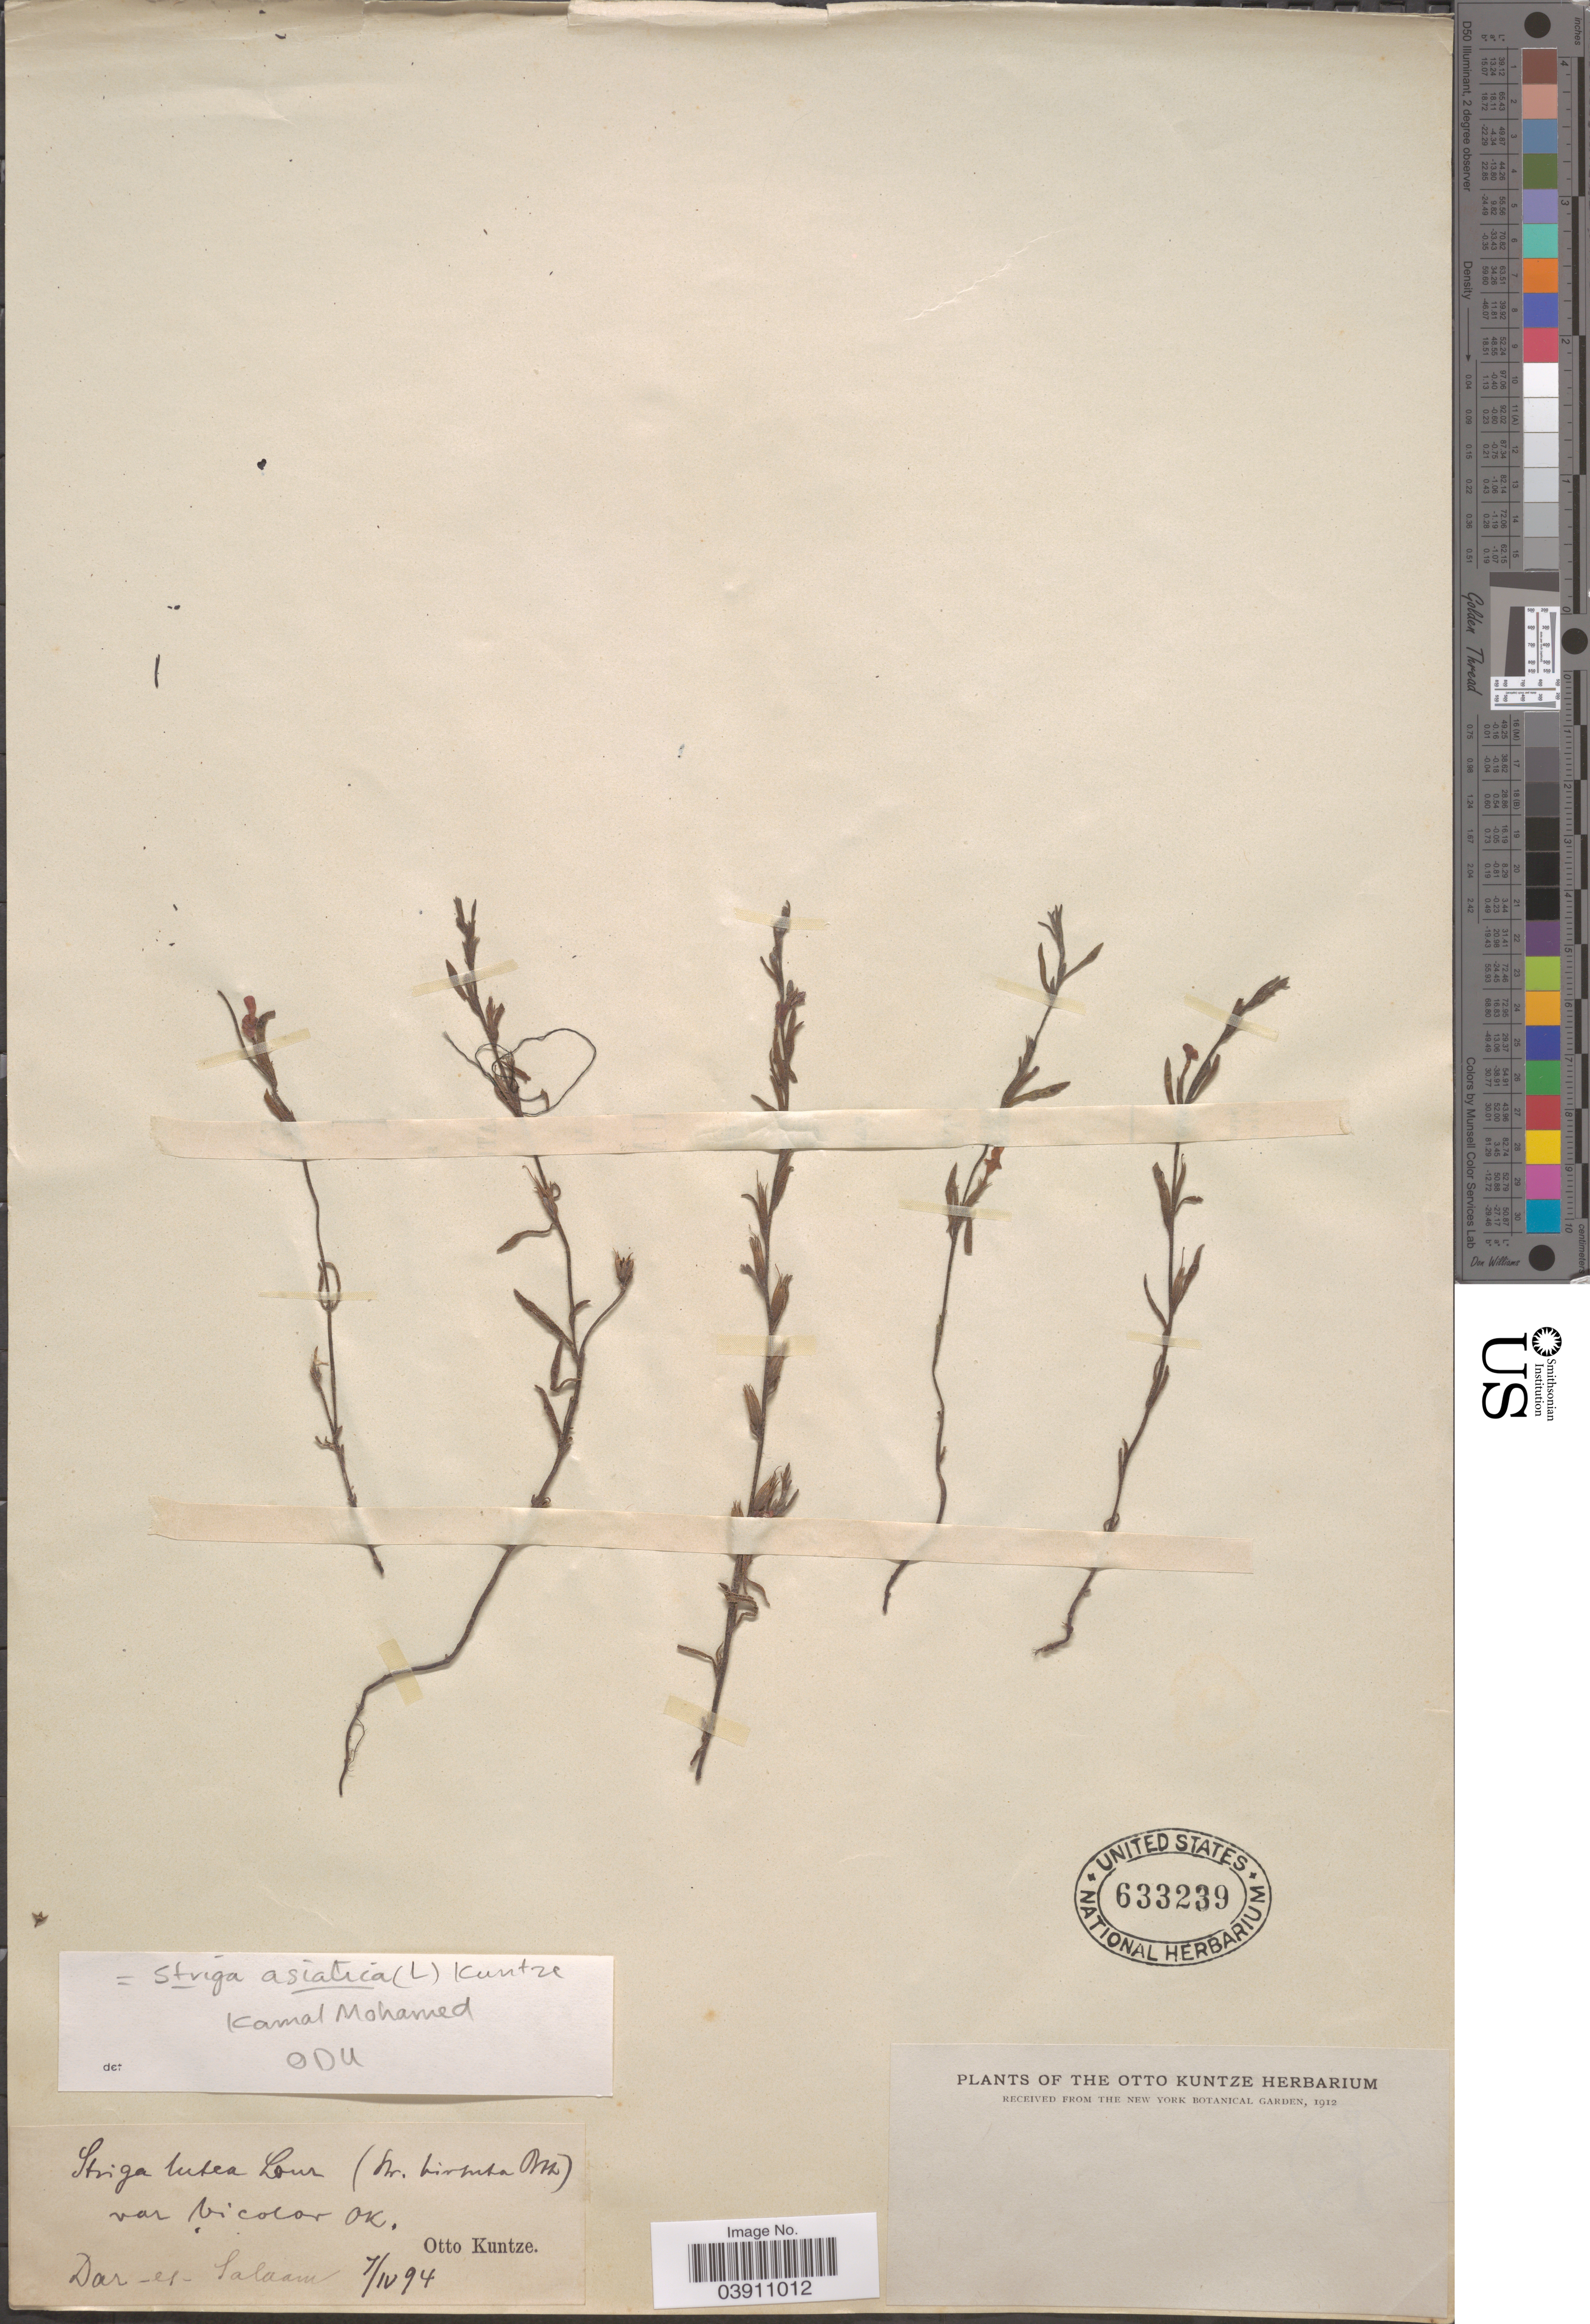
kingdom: Plantae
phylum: Tracheophyta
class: Magnoliopsida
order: Lamiales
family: Orobanchaceae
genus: Striga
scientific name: Striga lutea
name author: Lour.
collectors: C.E.O. Kuntze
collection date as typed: Transcribed d/m/y: 7/4/94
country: Tanzania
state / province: Dar es Salaam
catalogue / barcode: US 633239